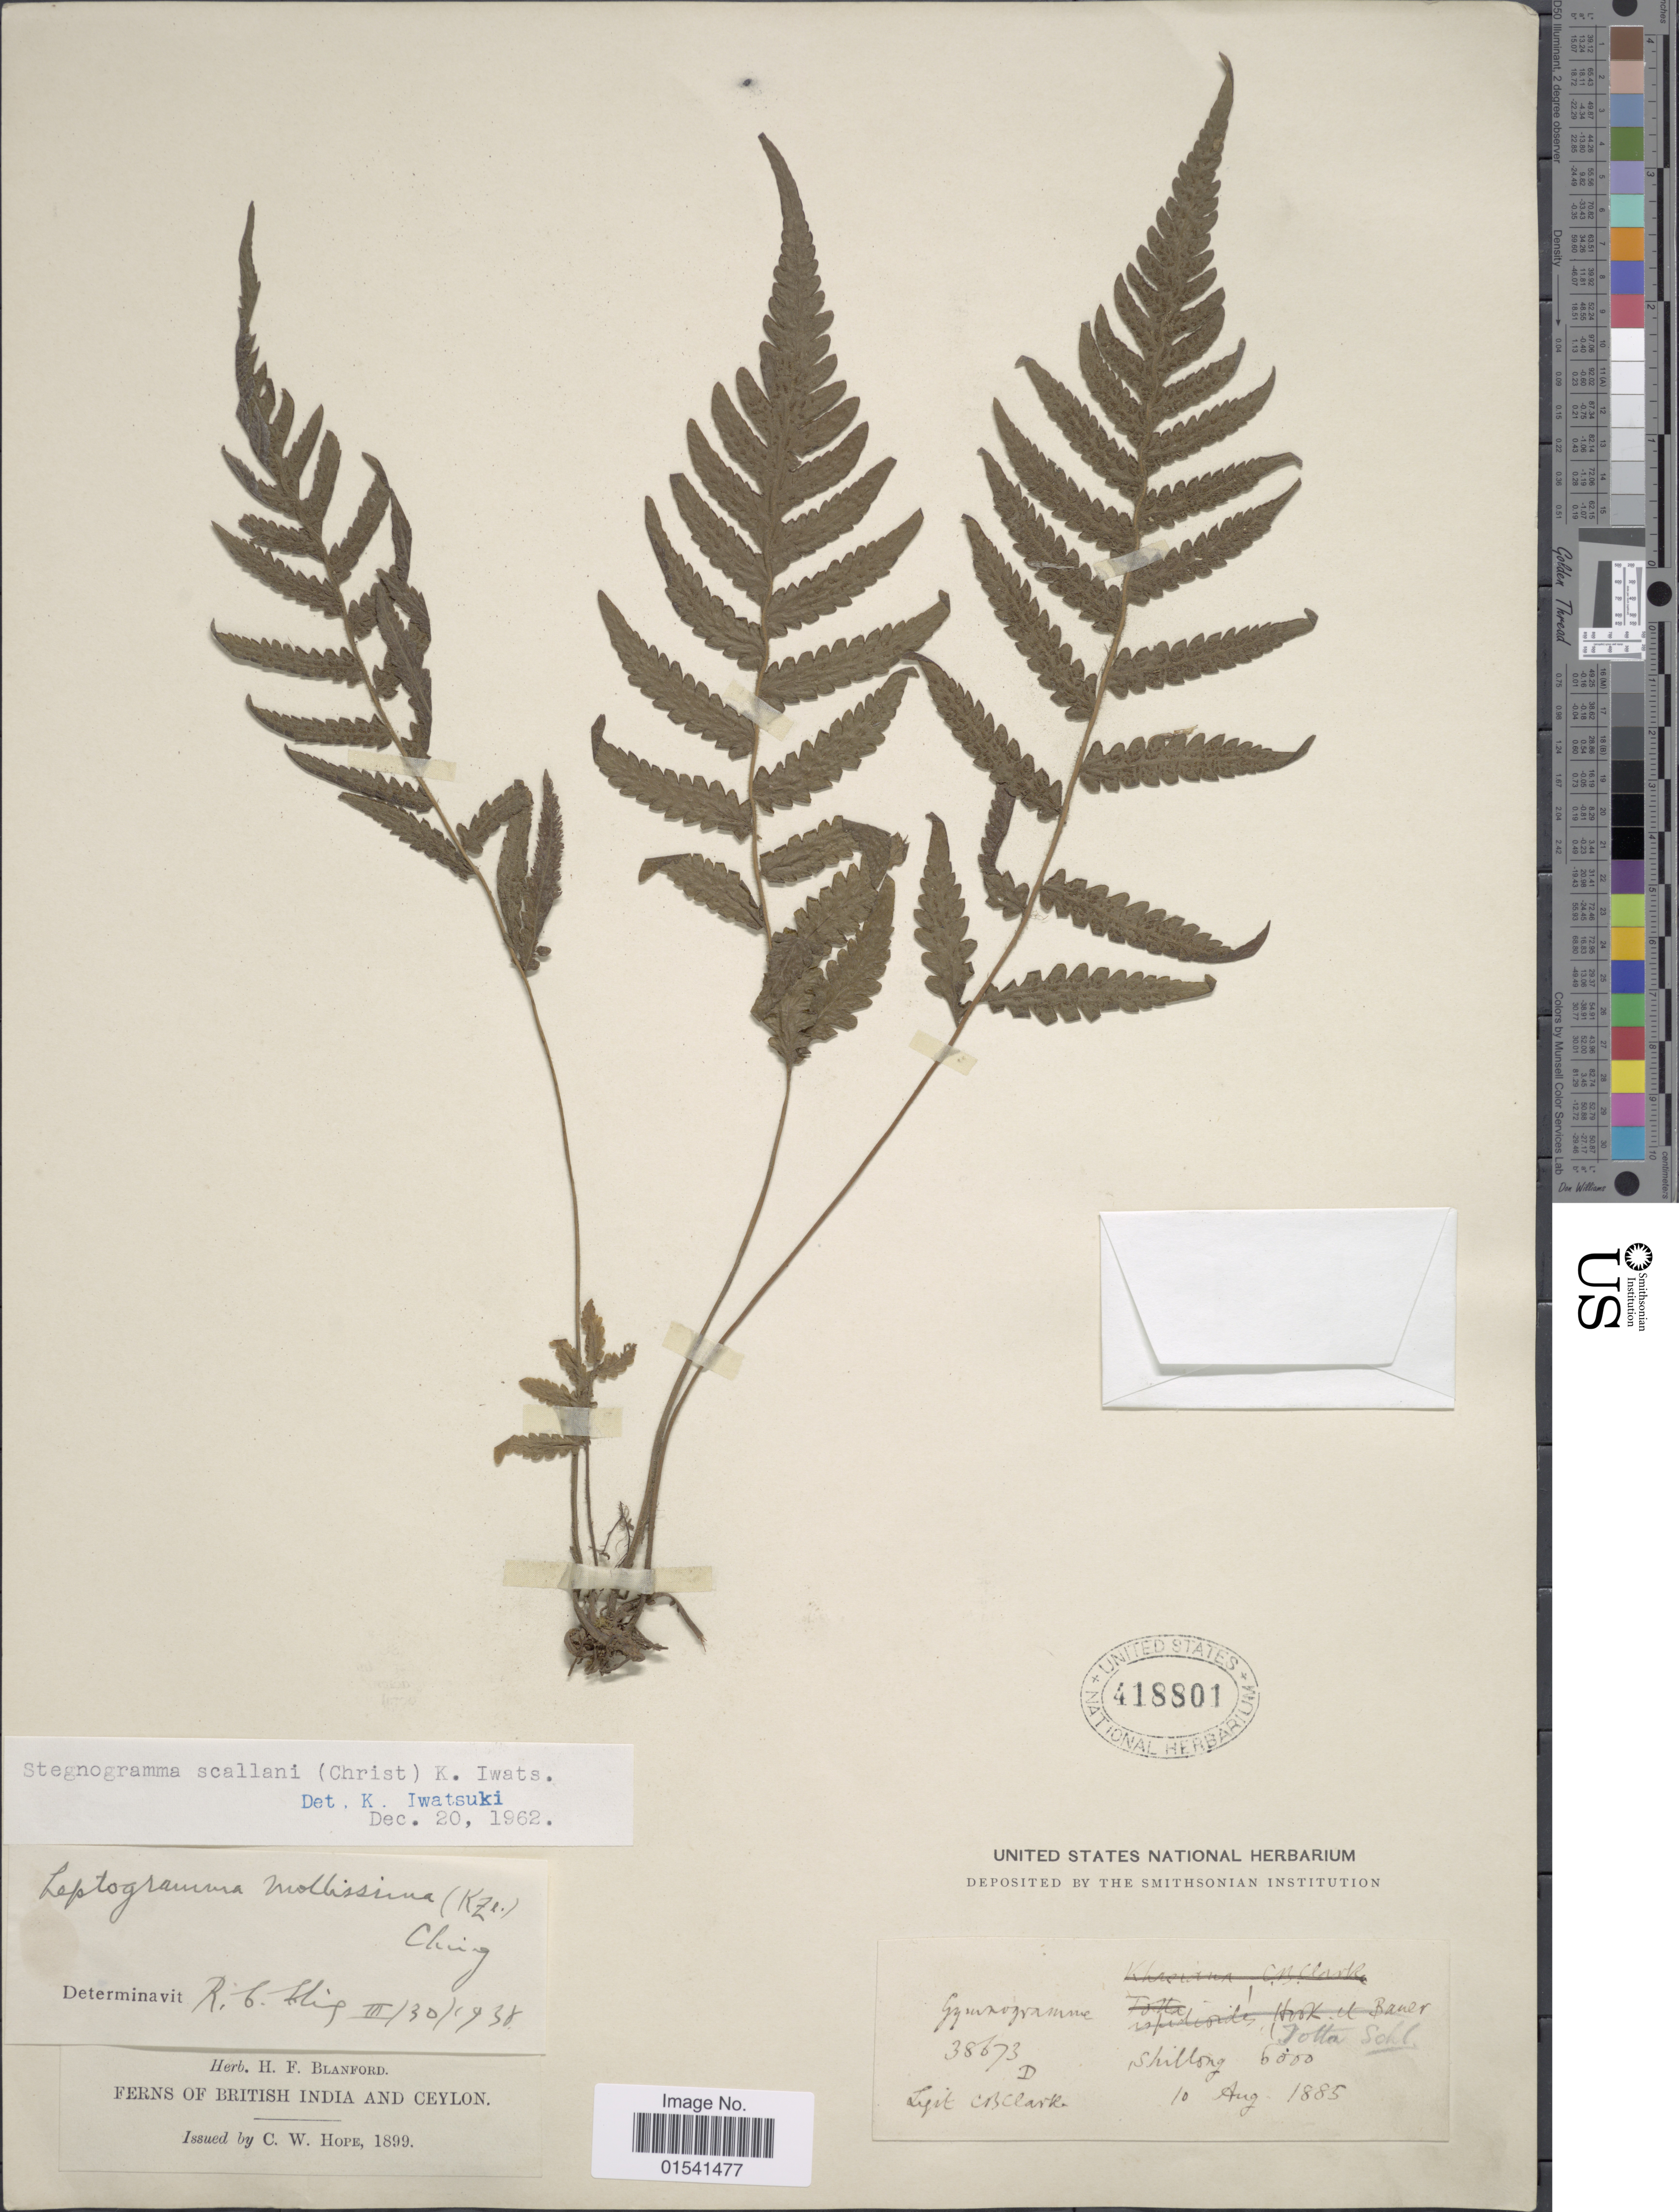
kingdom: Plantae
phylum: Tracheophyta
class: Polypodiopsida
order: Polypodiales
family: Thelypteridaceae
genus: Stegnogramma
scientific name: Stegnogramma scallanii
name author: (Christ) K. Iwats.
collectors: C. B. Clarke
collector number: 38673D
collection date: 1885-08-10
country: India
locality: Shillong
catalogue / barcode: US 418801